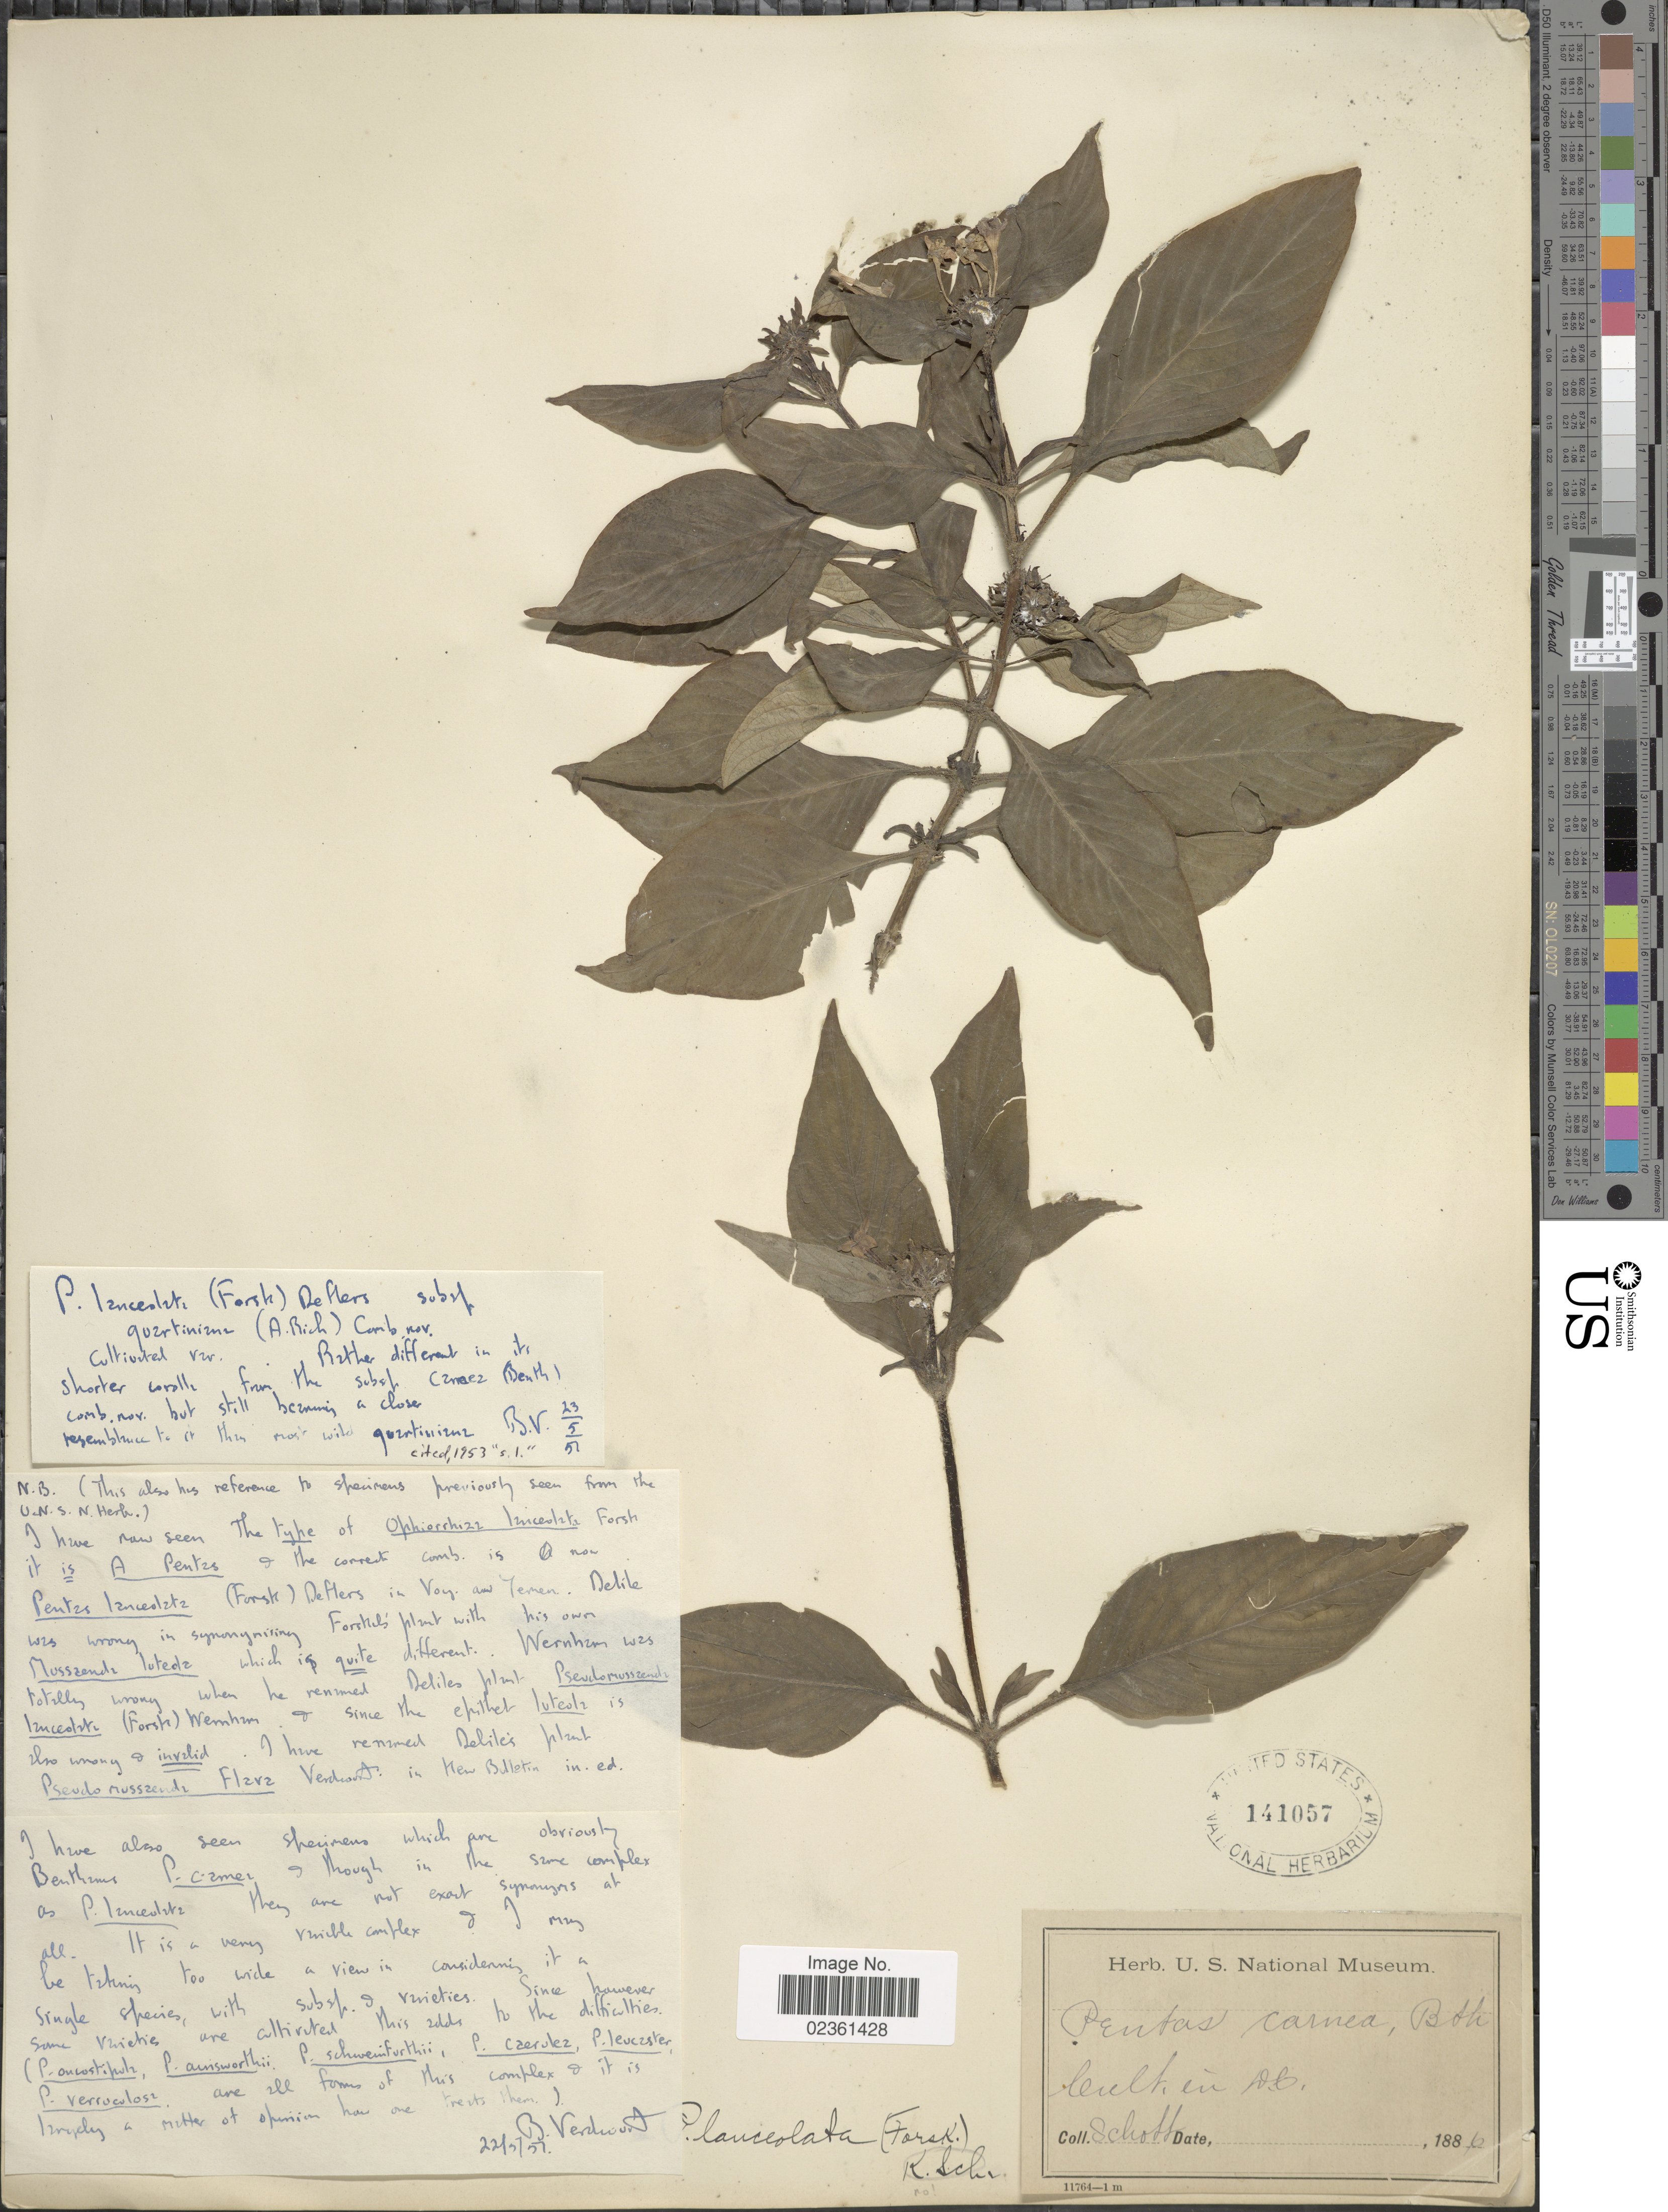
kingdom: Plantae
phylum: Tracheophyta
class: Magnoliopsida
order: Gentianales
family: Rubiaceae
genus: Pentas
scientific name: Pentas lanceolata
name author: (Forssk.) Deflers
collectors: Schott, --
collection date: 1886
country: United States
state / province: District of Columbia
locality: Cult. in DC.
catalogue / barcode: US 141057